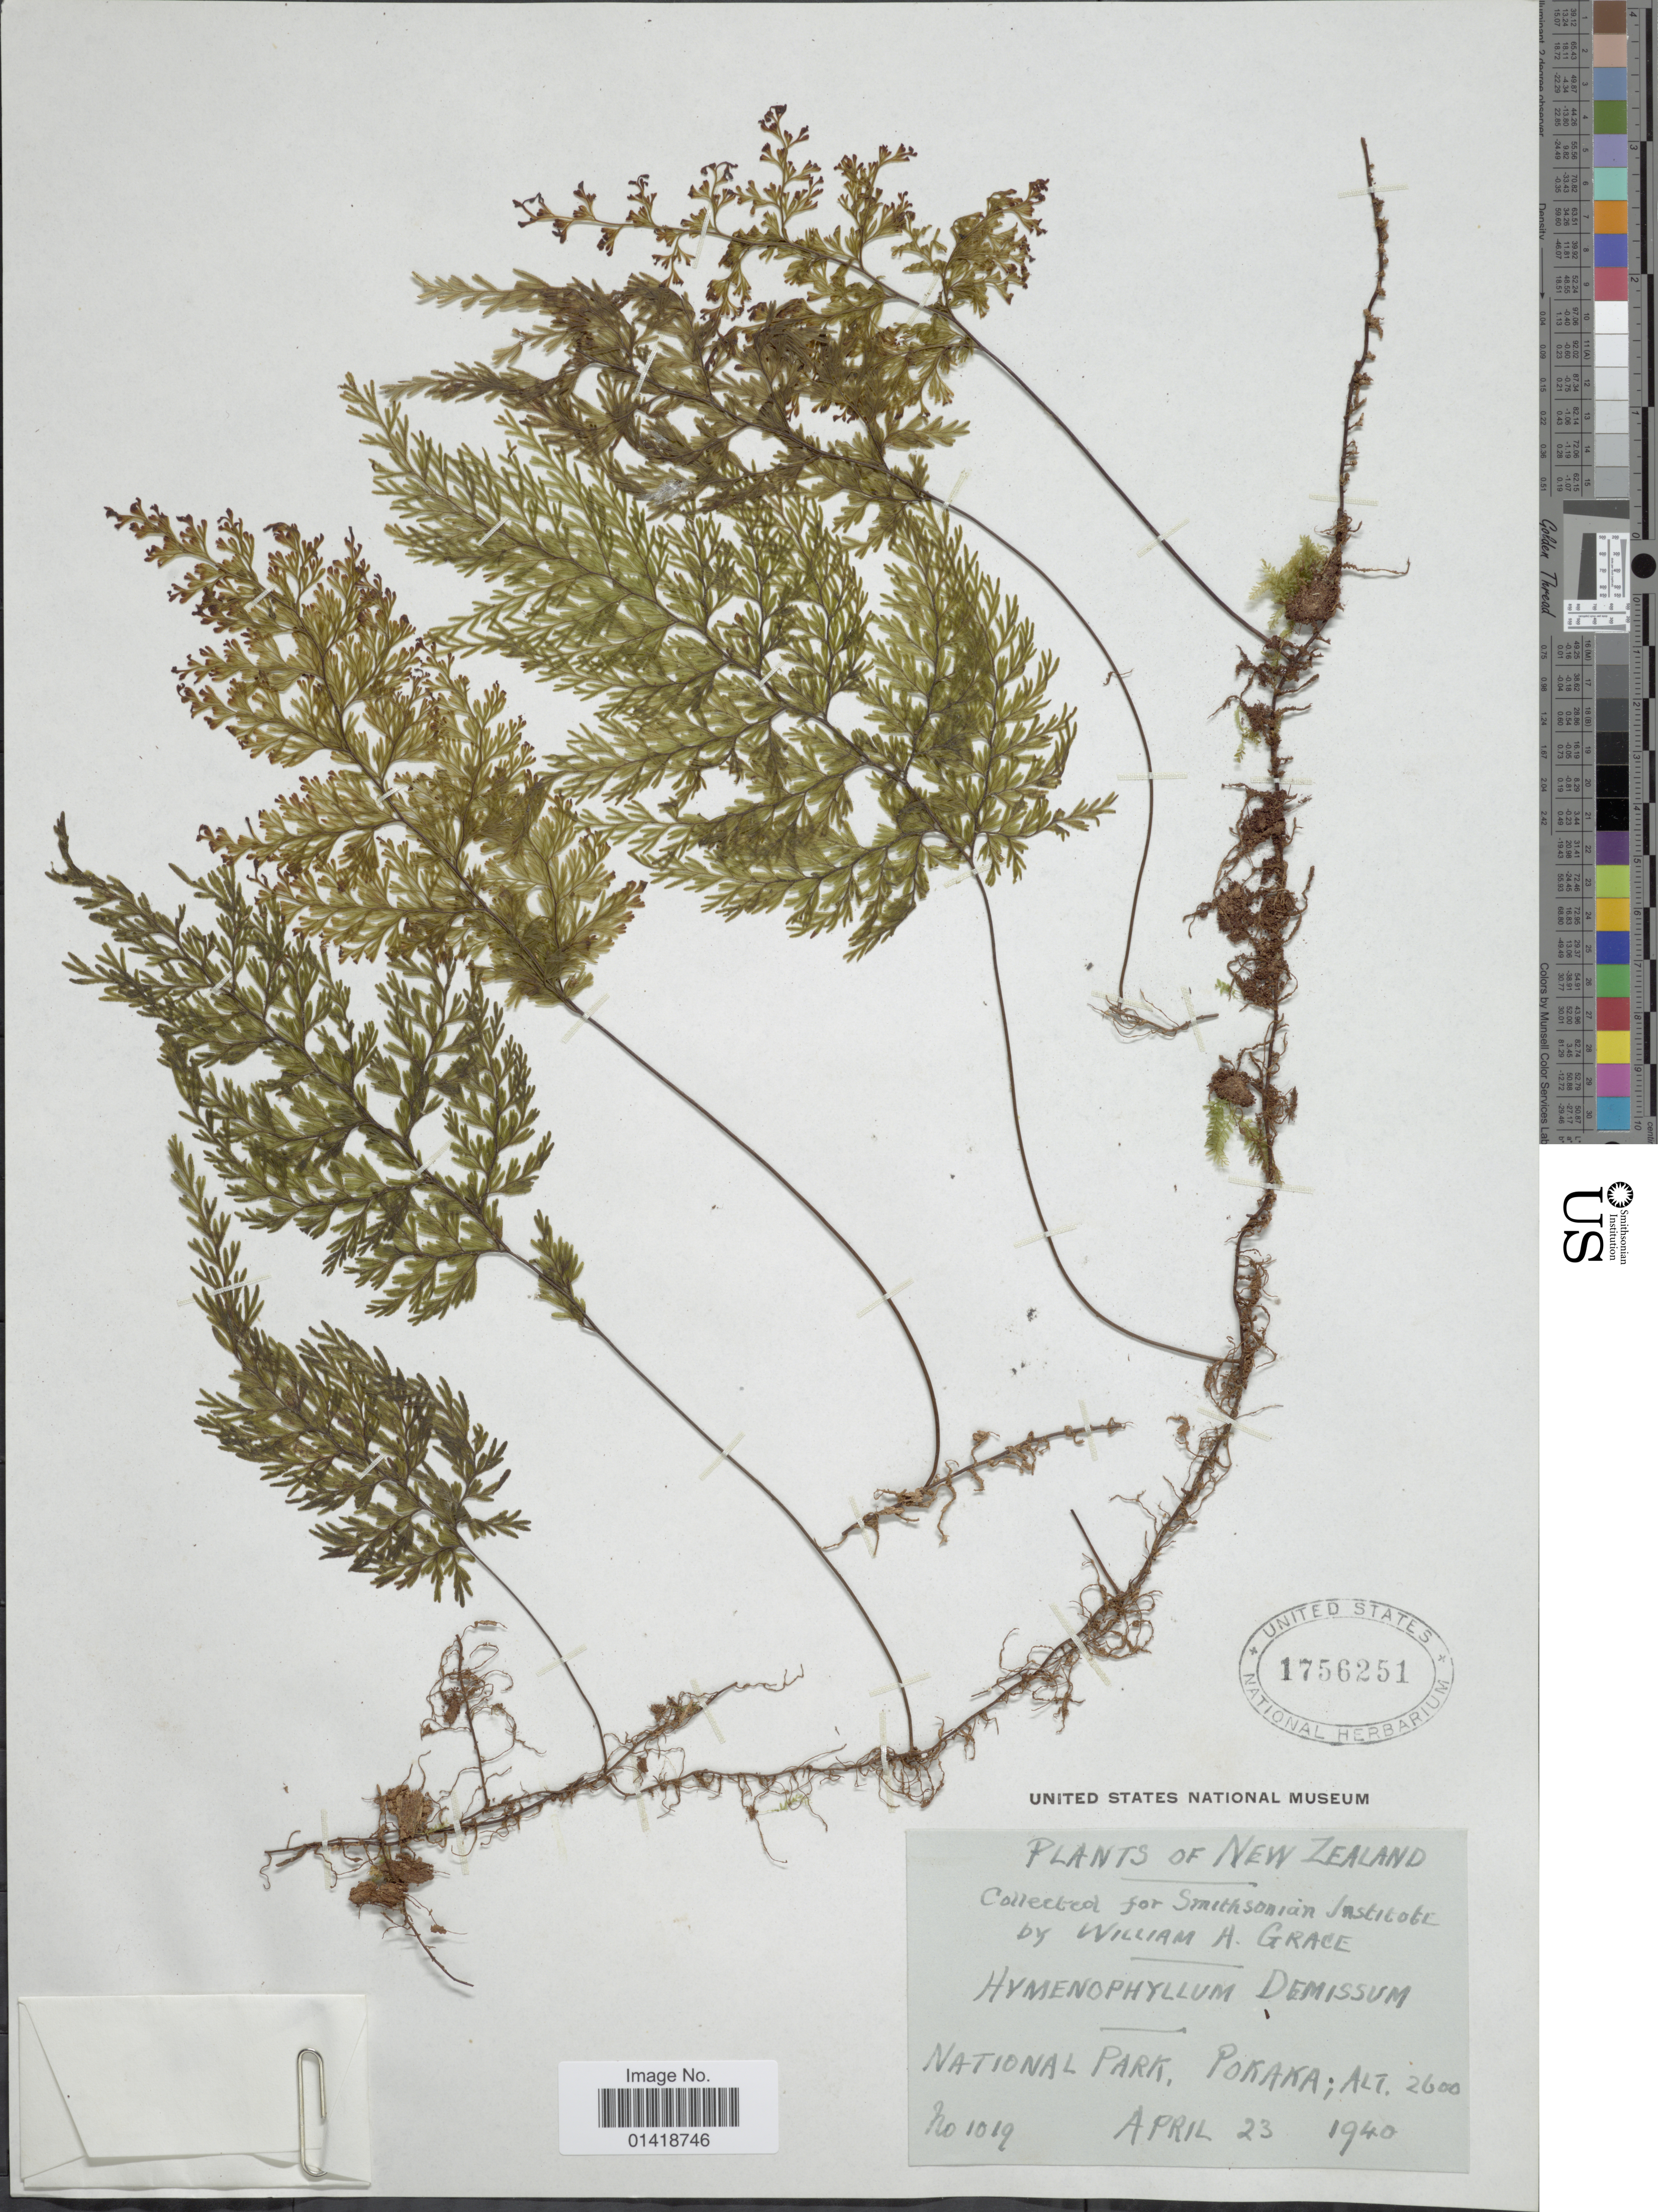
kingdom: Plantae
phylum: Tracheophyta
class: Polypodiopsida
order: Hymenophyllales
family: Hymenophyllaceae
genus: Hymenophyllum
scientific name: Hymenophyllum demissum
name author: Sw.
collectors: W. Grace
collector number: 1019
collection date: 1940-04-23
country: New Zealand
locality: National Park, Pokaka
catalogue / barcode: US 1756251